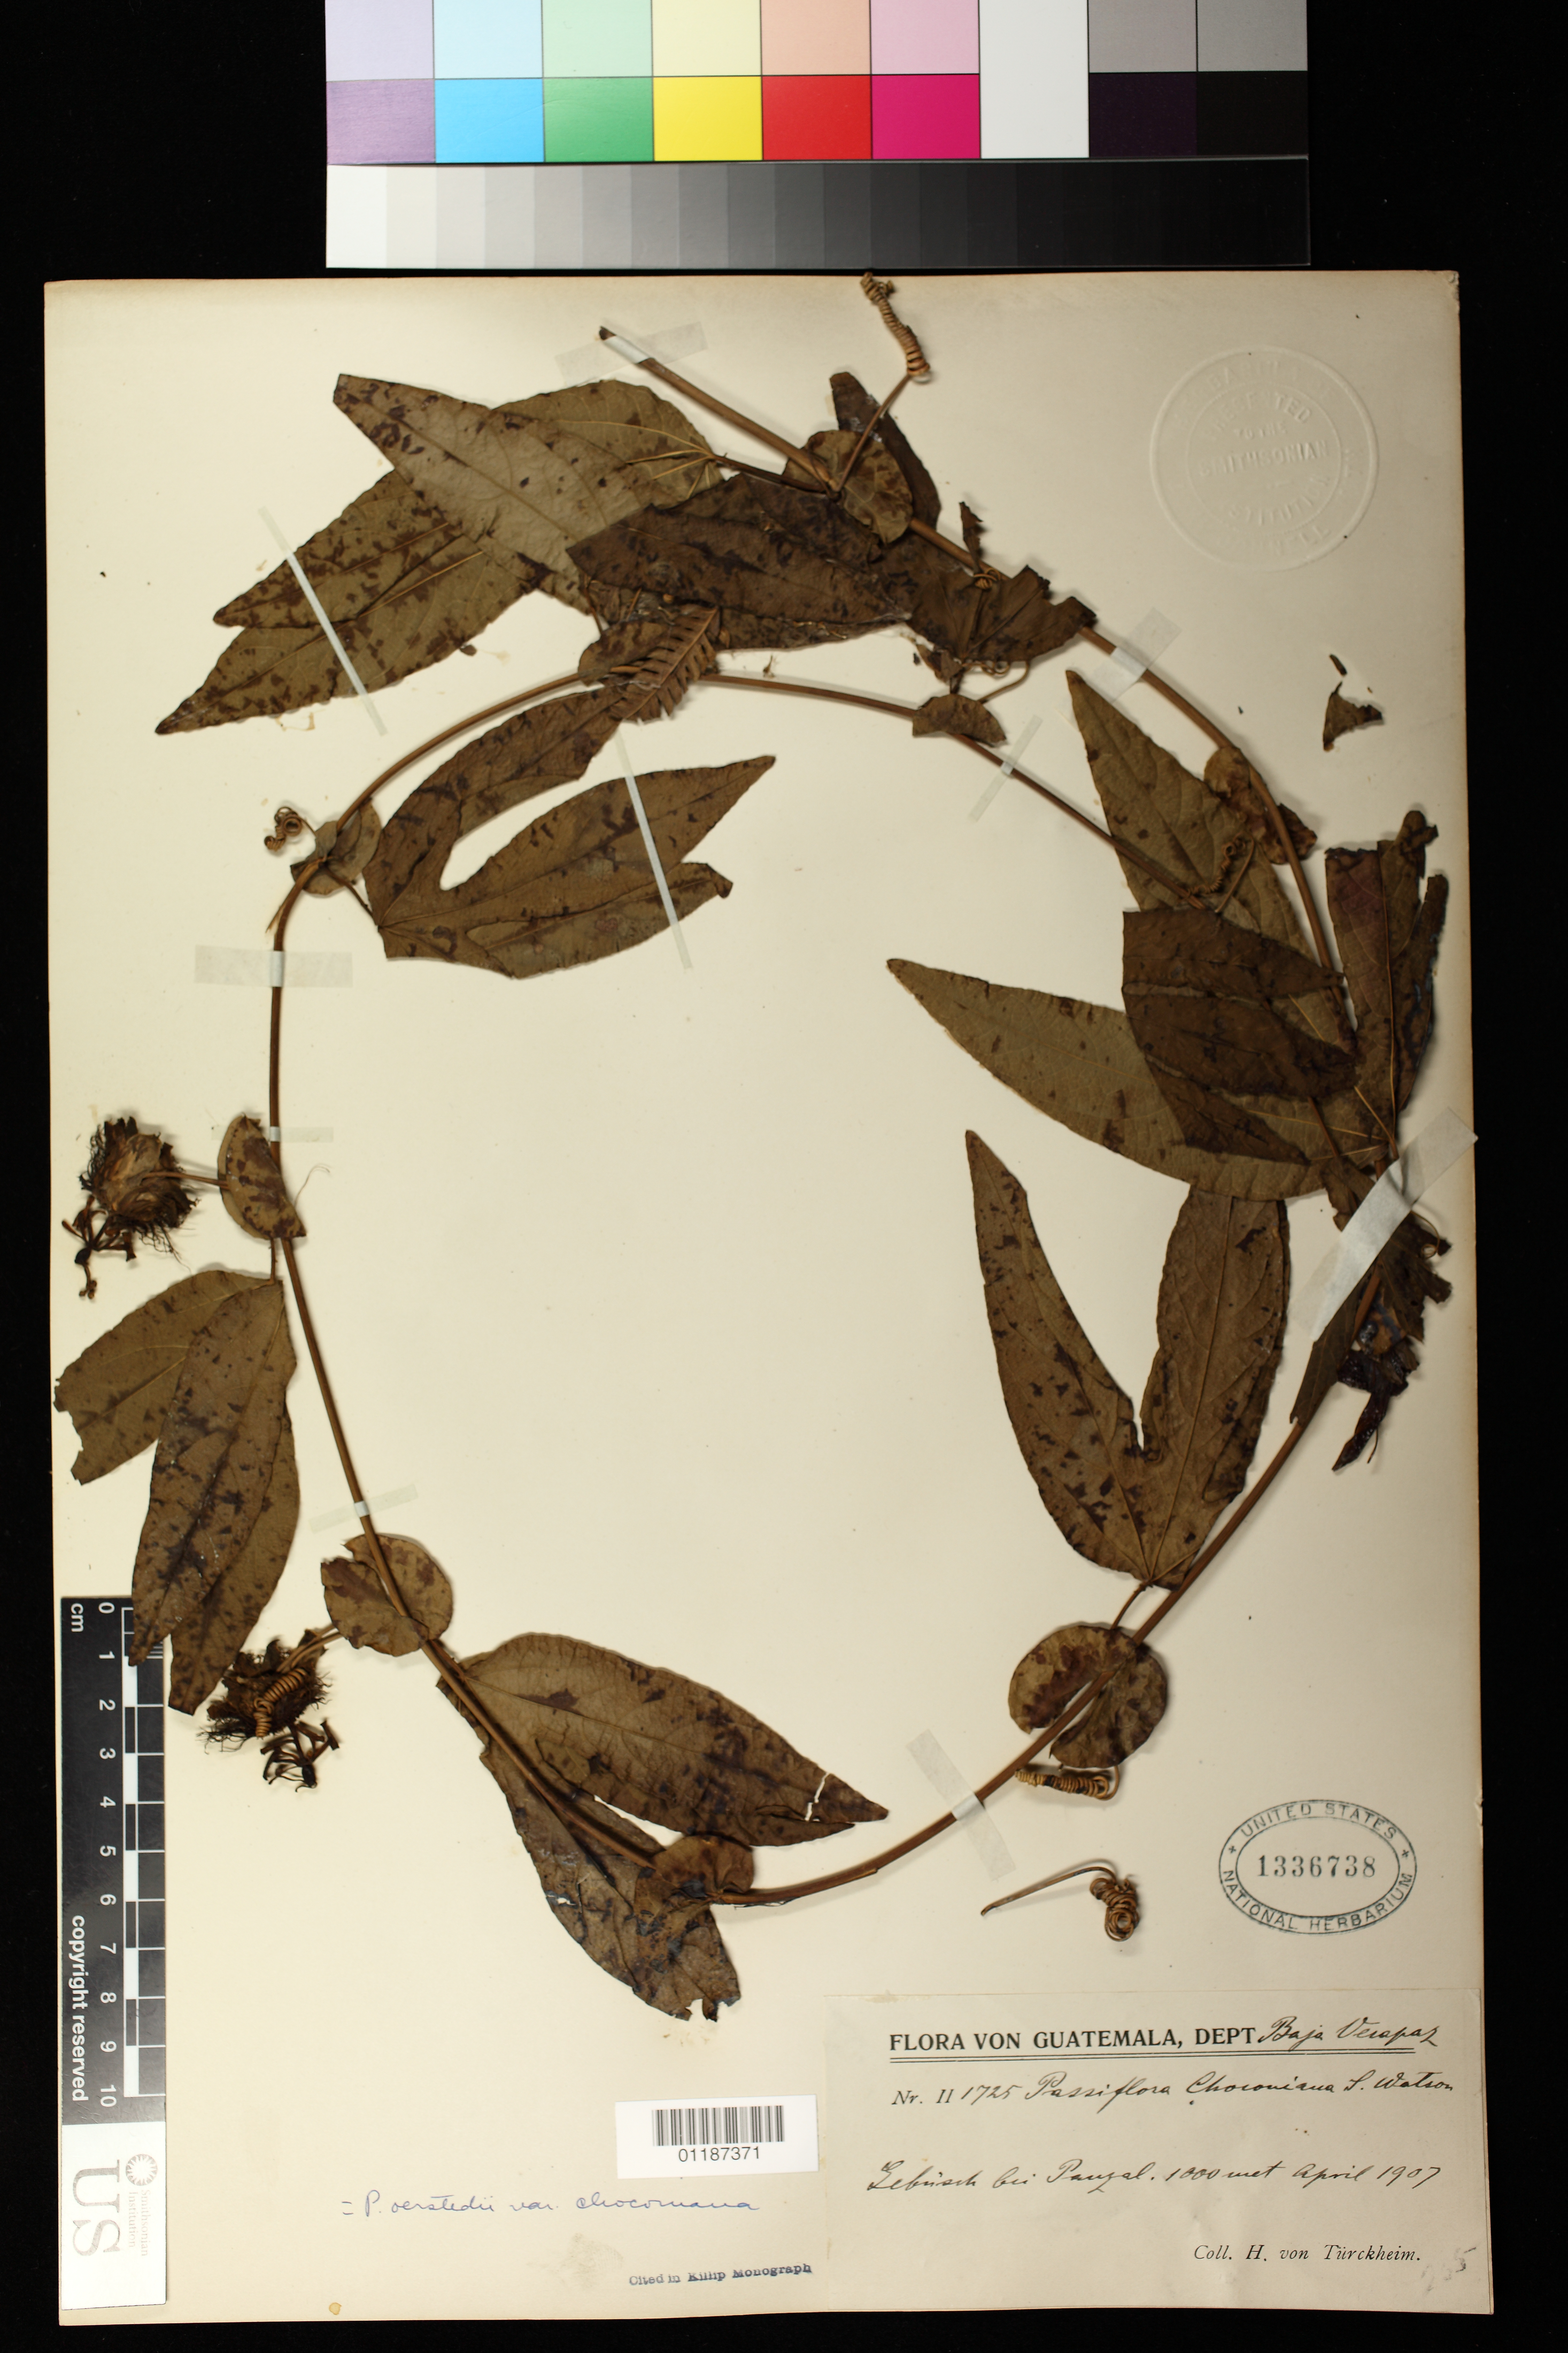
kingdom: Plantae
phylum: Tracheophyta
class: Magnoliopsida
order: Malpighiales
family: Passifloraceae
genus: Passiflora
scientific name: Passiflora oerstedii var. choconiana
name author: (S. Watson) Killip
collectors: H. von Türckheim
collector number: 1725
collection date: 1907-04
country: Guatemala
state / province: Baja Verapaz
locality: Panzal [Pansal]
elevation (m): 1000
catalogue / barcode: US 1336738